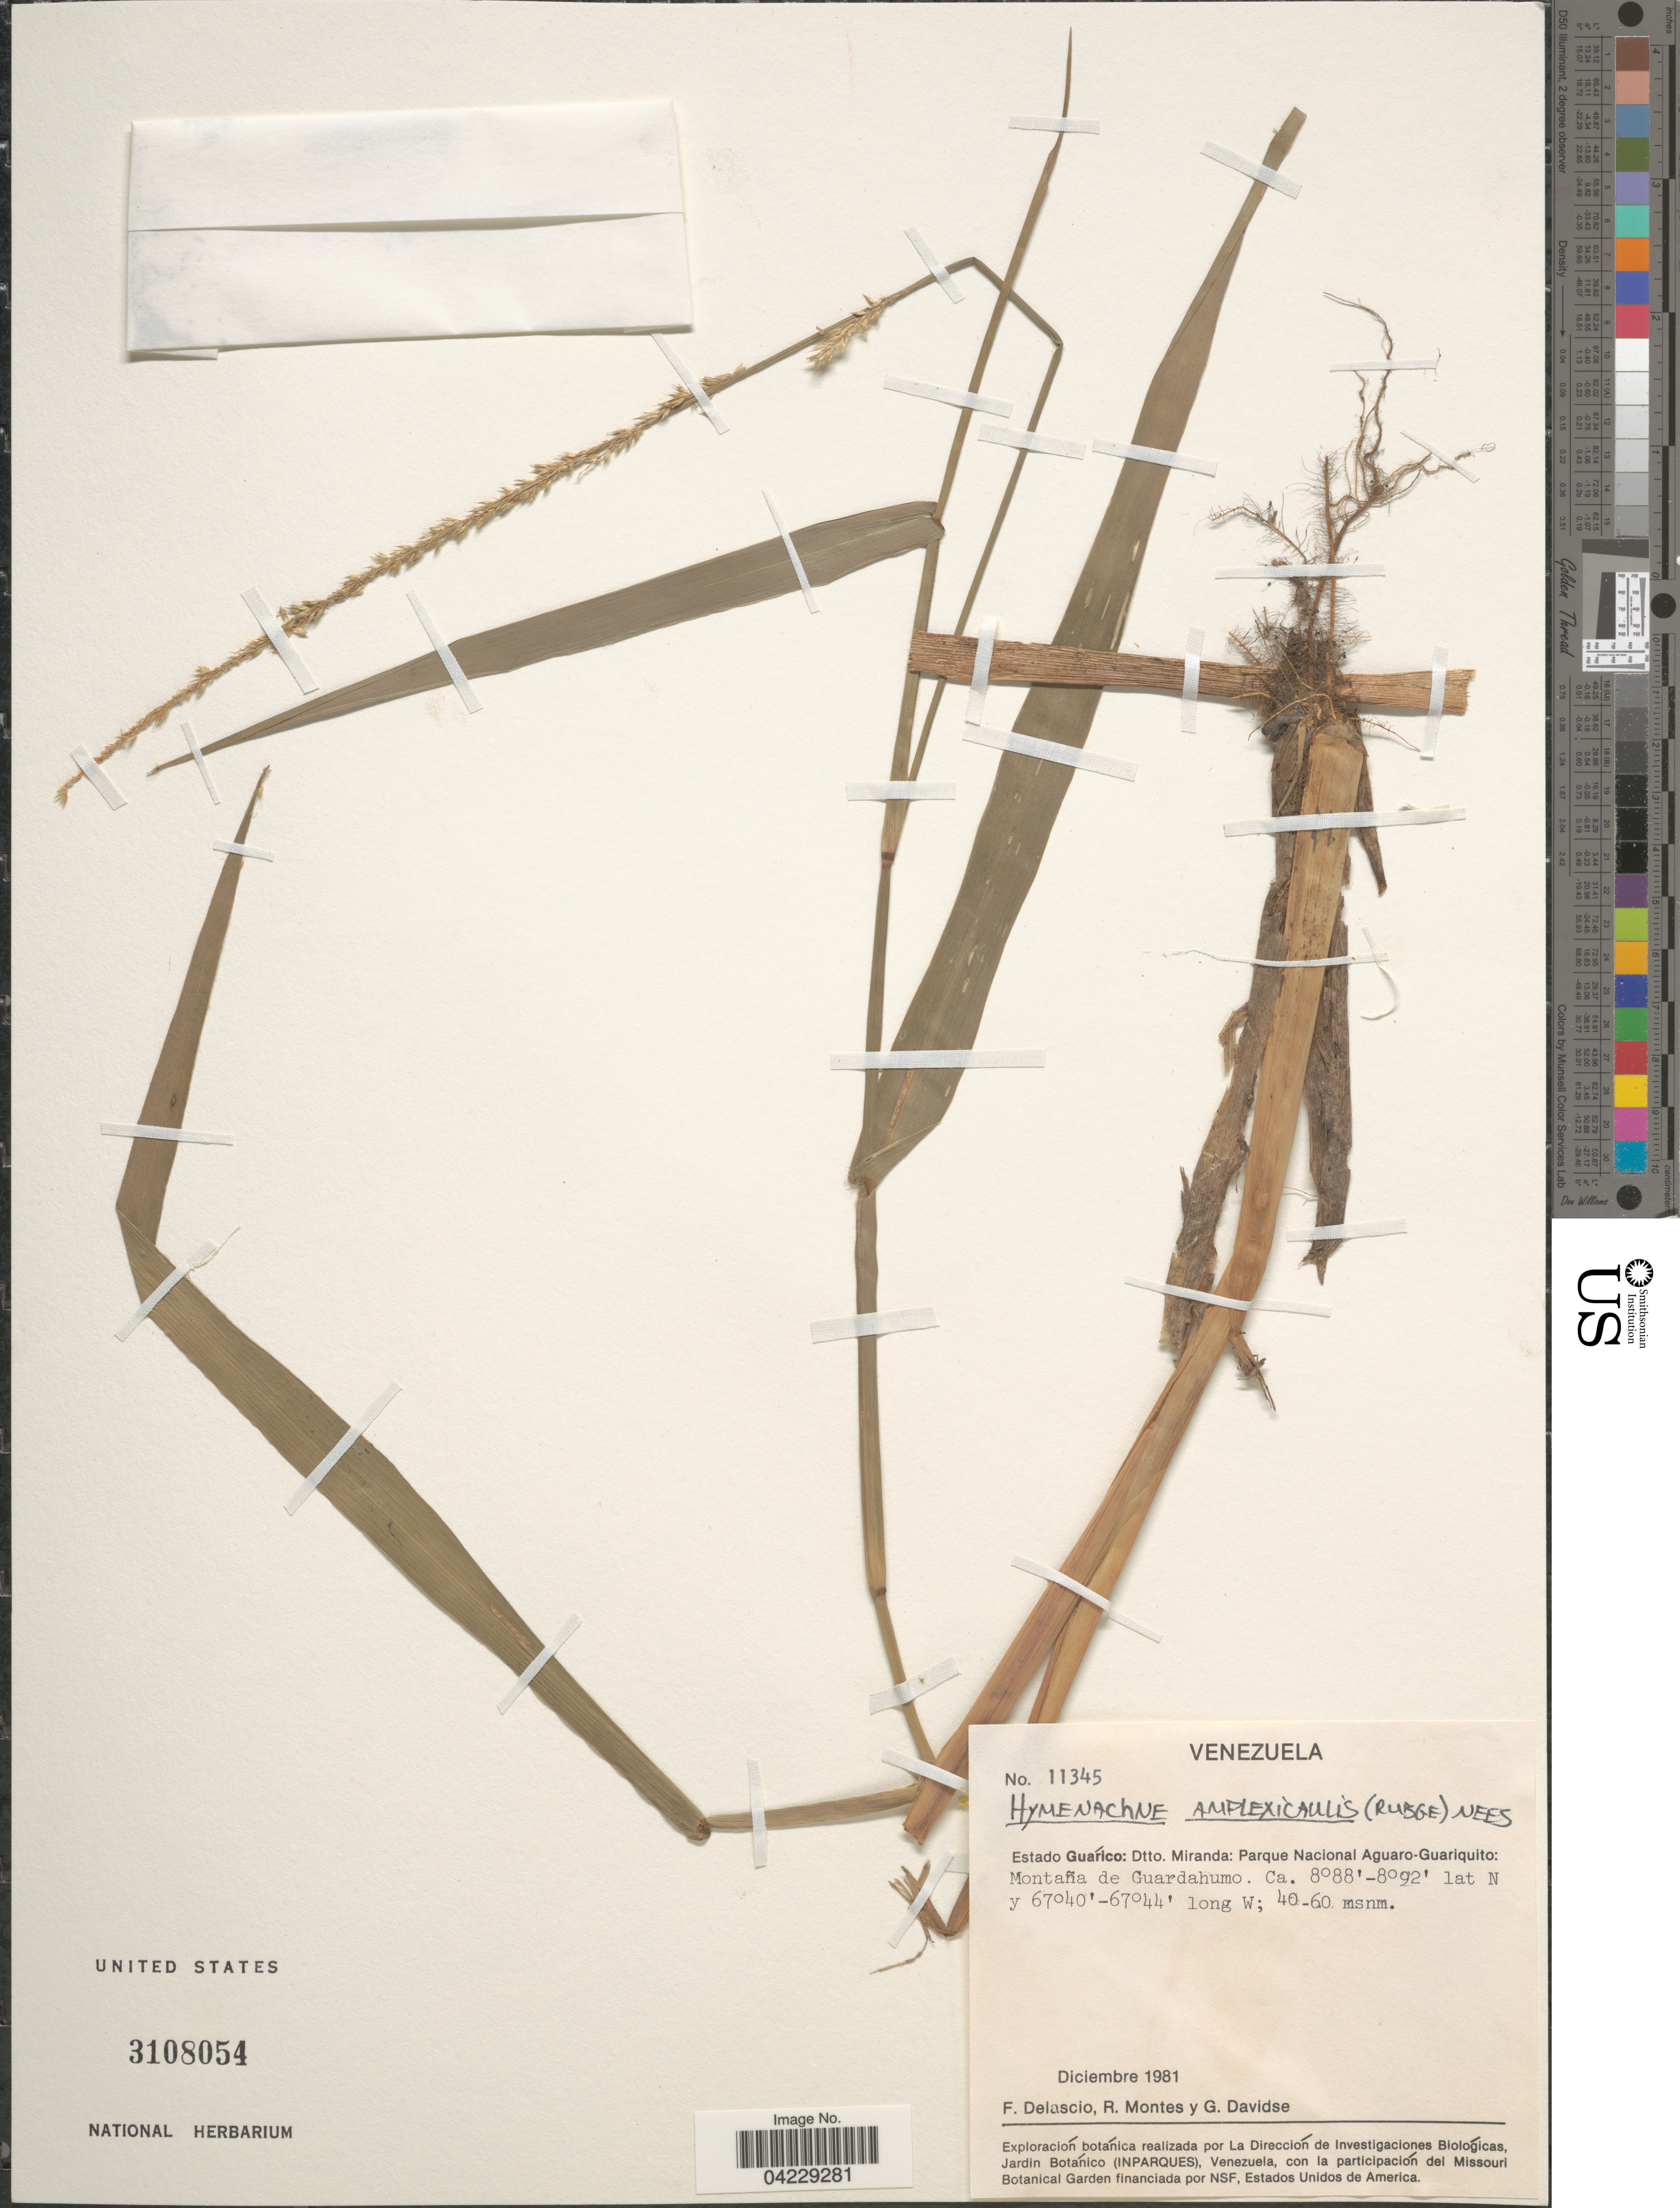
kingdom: Plantae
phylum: Tracheophyta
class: Liliopsida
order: Poales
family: Poaceae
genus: Hymenachne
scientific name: Hymenachne amplexicaulis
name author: (Rudge) Nees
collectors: F. Delascio C., R. Montes & G. Davidse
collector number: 11345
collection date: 1981-12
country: Venezuela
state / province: Guarico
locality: Dtto. Miranda: Parque Nacional Aguaro-Guariquito: Montaña de Guardahumo.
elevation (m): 40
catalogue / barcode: US 3108054